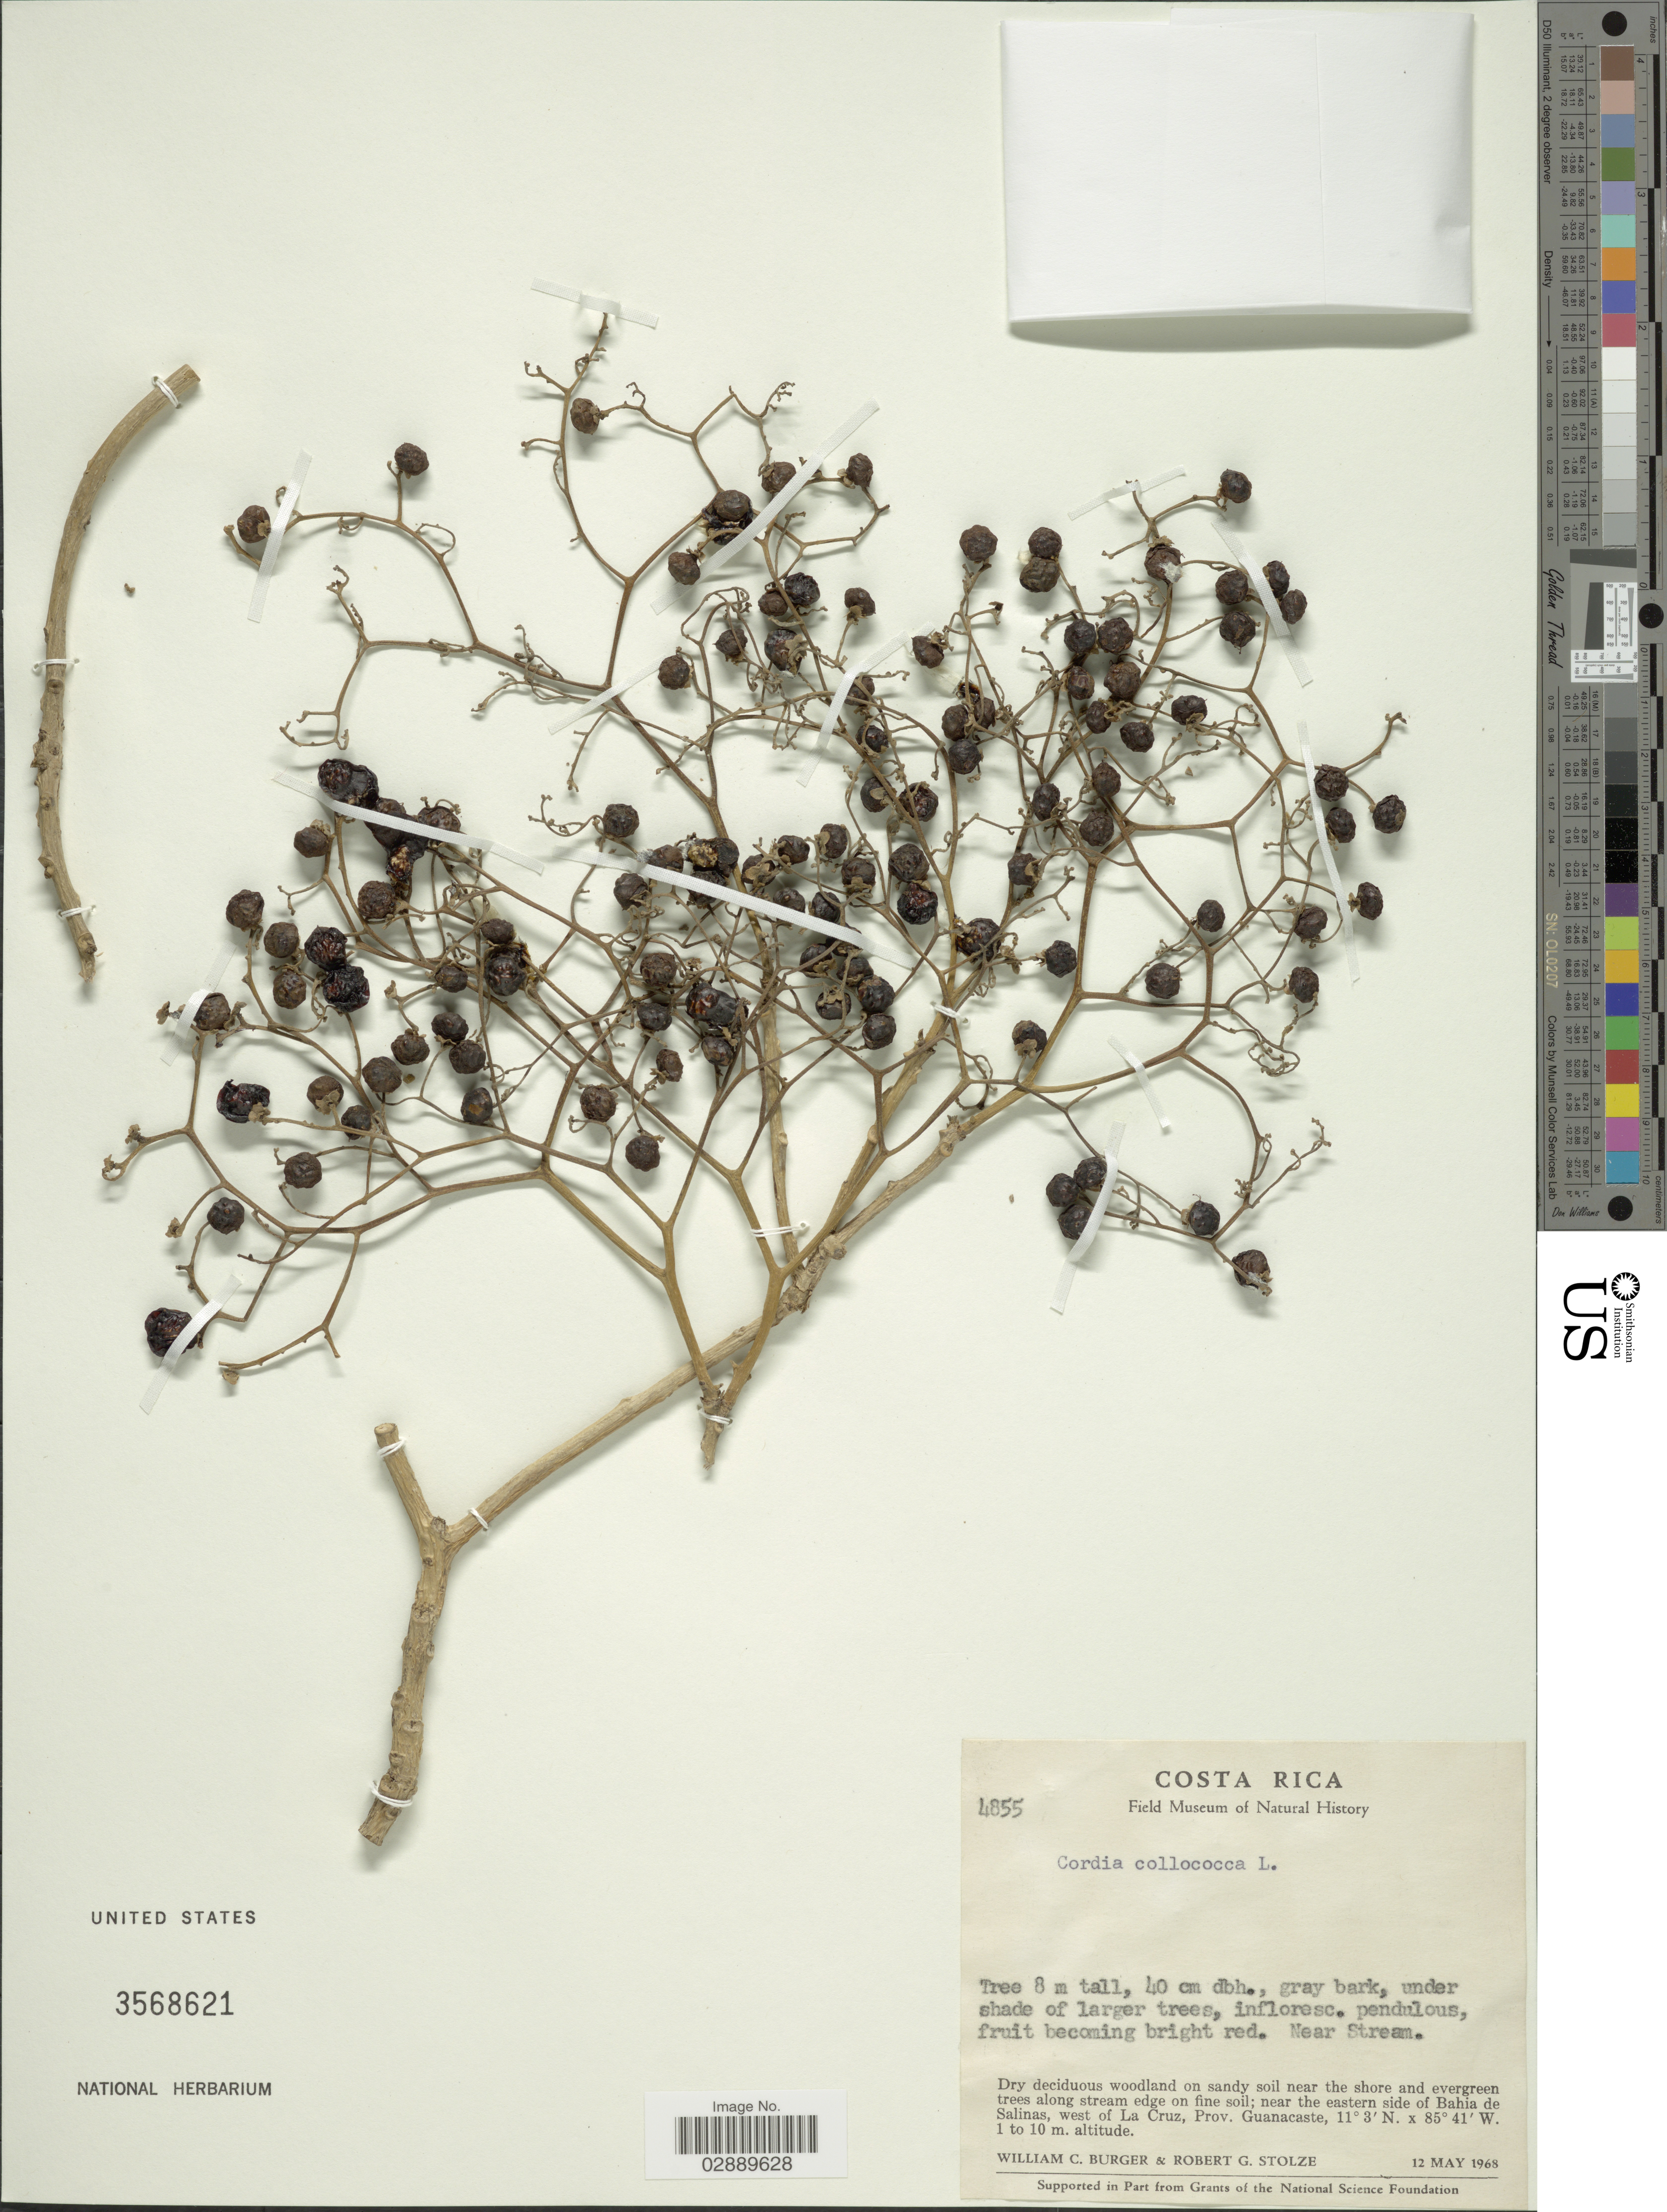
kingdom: Plantae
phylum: Tracheophyta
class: Magnoliopsida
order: Boraginales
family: Cordiaceae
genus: Cordia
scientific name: Cordia collococca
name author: L.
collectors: W. Burger & R. G. Stolze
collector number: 4855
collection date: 1968-05-12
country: Costa Rica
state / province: Guanacaste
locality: Near the eastern side of Bahia de Salinas, west of La Cruz.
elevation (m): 1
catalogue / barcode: US 3568621